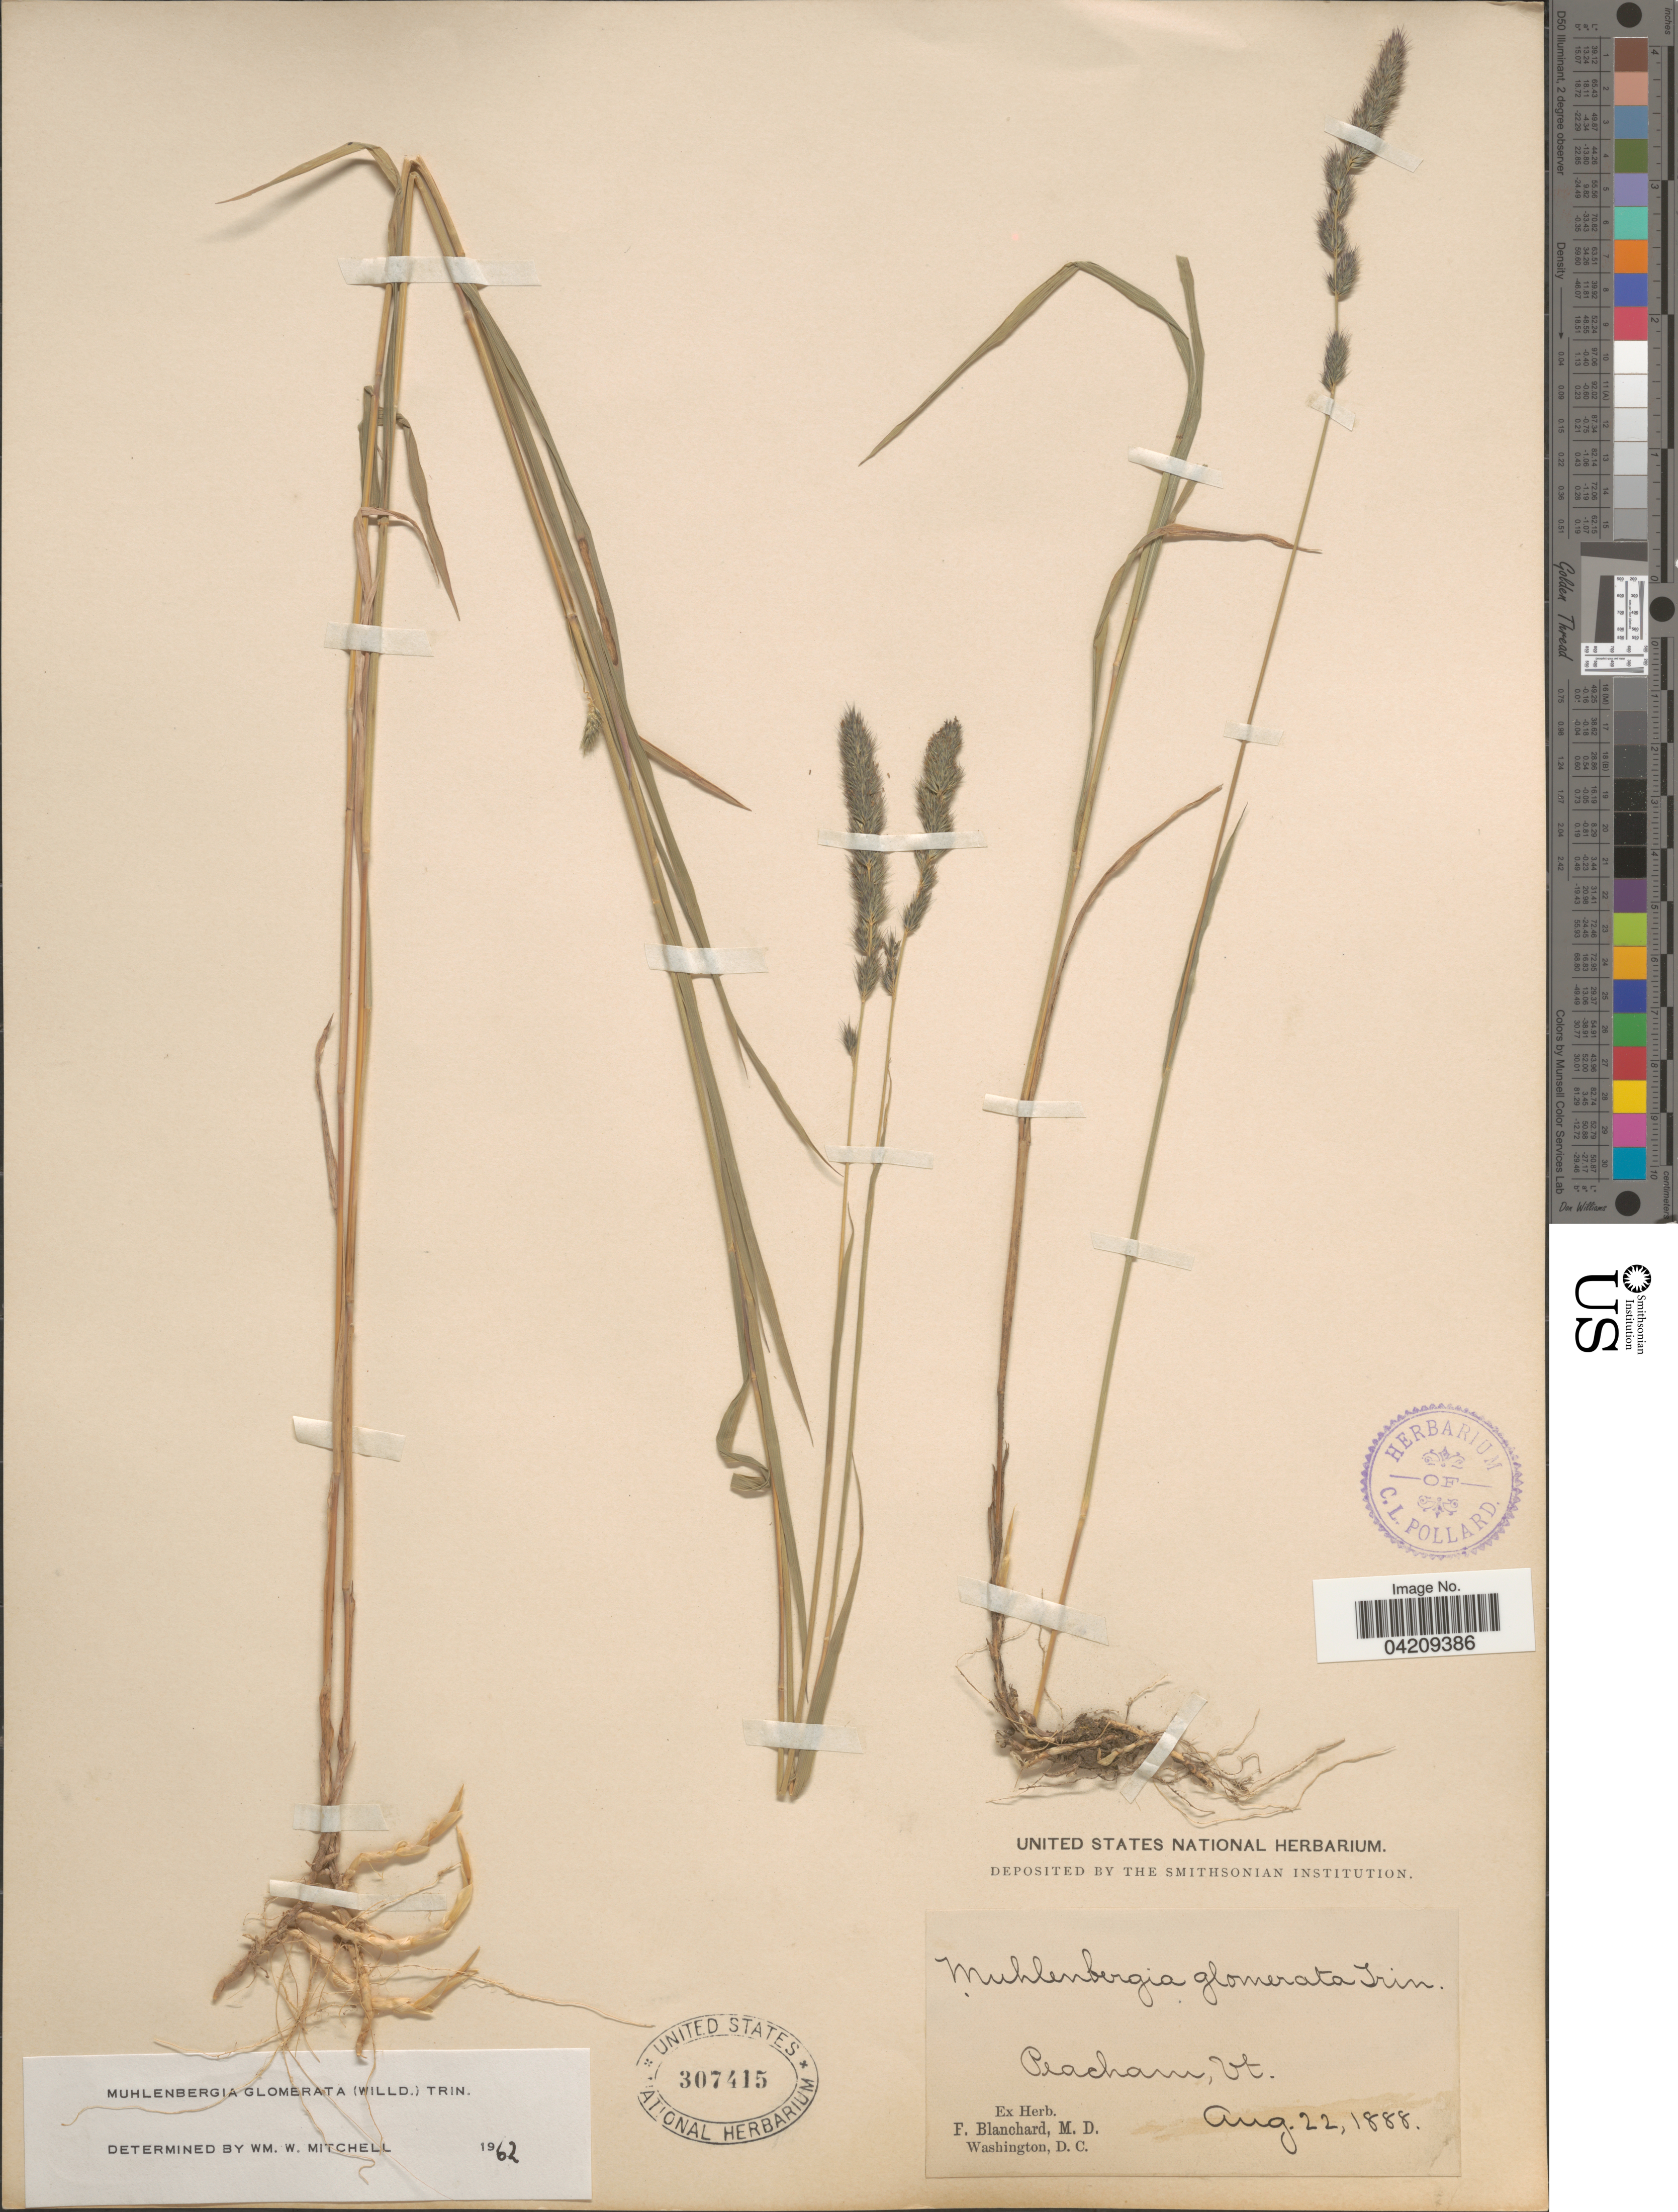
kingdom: Plantae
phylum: Tracheophyta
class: Liliopsida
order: Poales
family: Poaceae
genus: Muhlenbergia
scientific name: Muhlenbergia glomerata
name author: (Willd.) Trin.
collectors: ex herb. F. Blanchard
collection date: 1888-08-22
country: United States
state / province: Vermont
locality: Peacham.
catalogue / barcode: US 307415